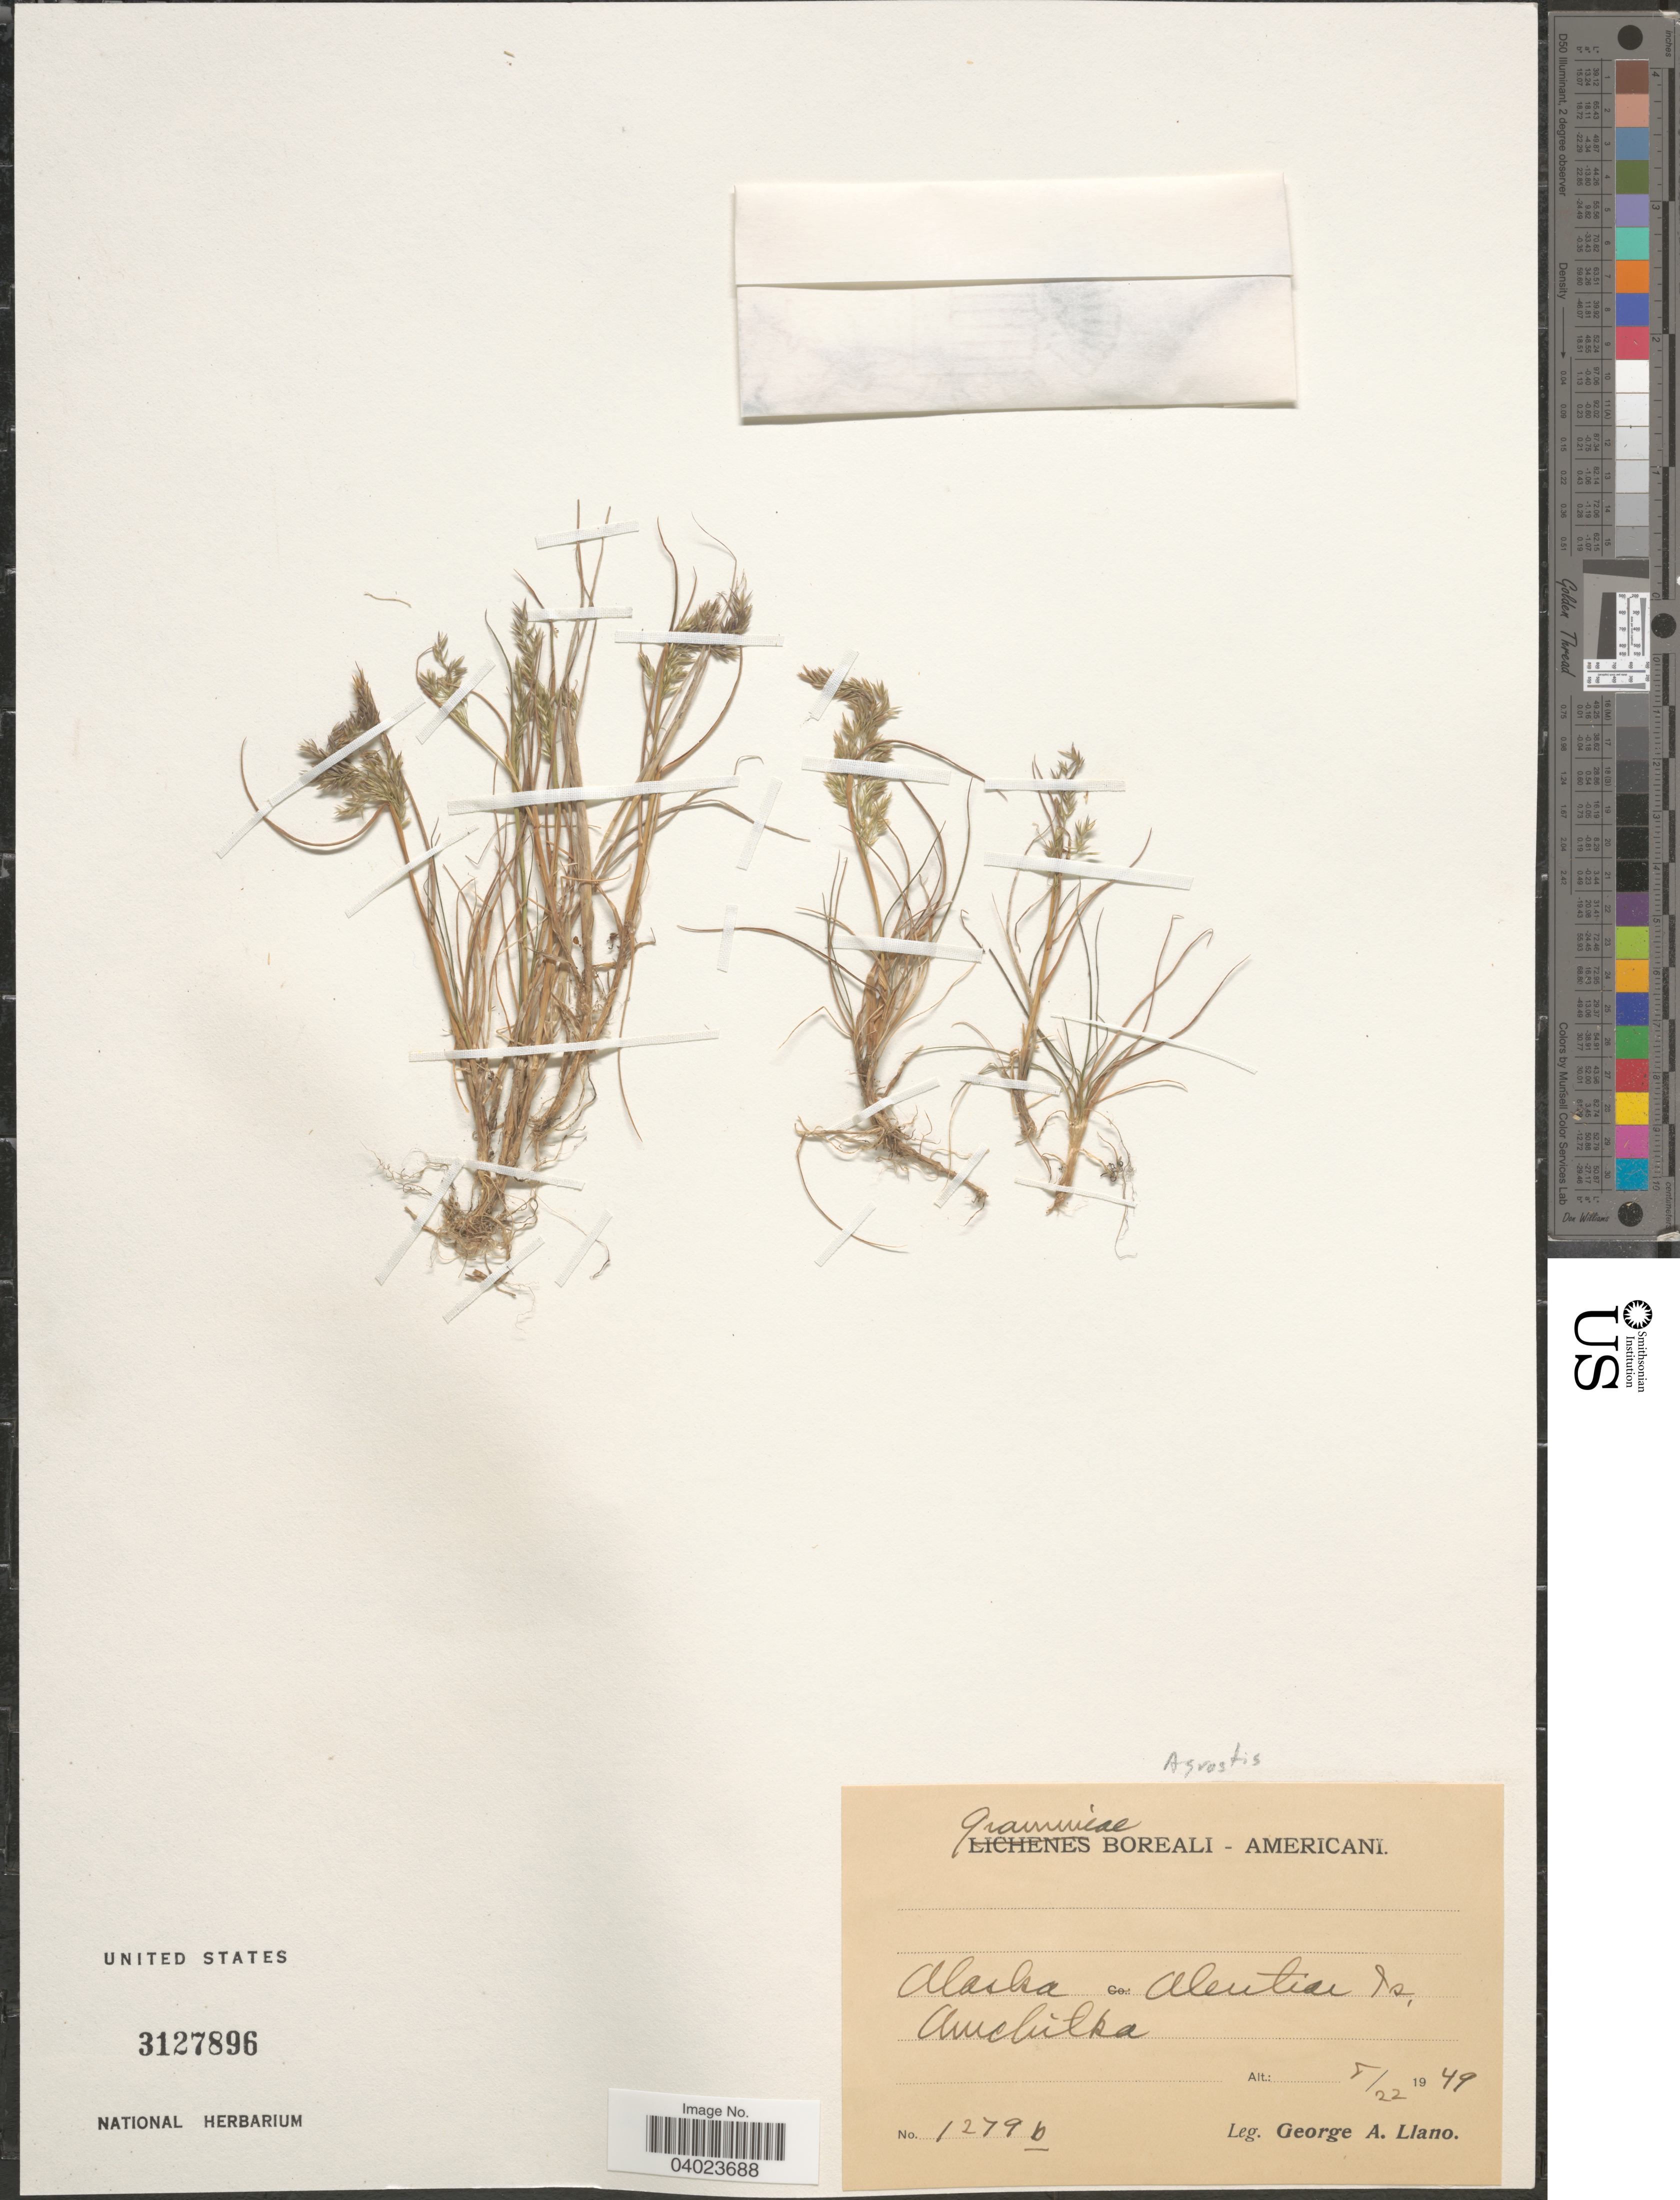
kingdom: Plantae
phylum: Tracheophyta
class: Liliopsida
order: Poales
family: Poaceae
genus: Agrostis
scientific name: Agrostis sp.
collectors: G. Llano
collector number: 1279b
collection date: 1949-08-22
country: United States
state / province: Alaska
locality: Aleutian Is. Amchitka.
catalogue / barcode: US 3127896